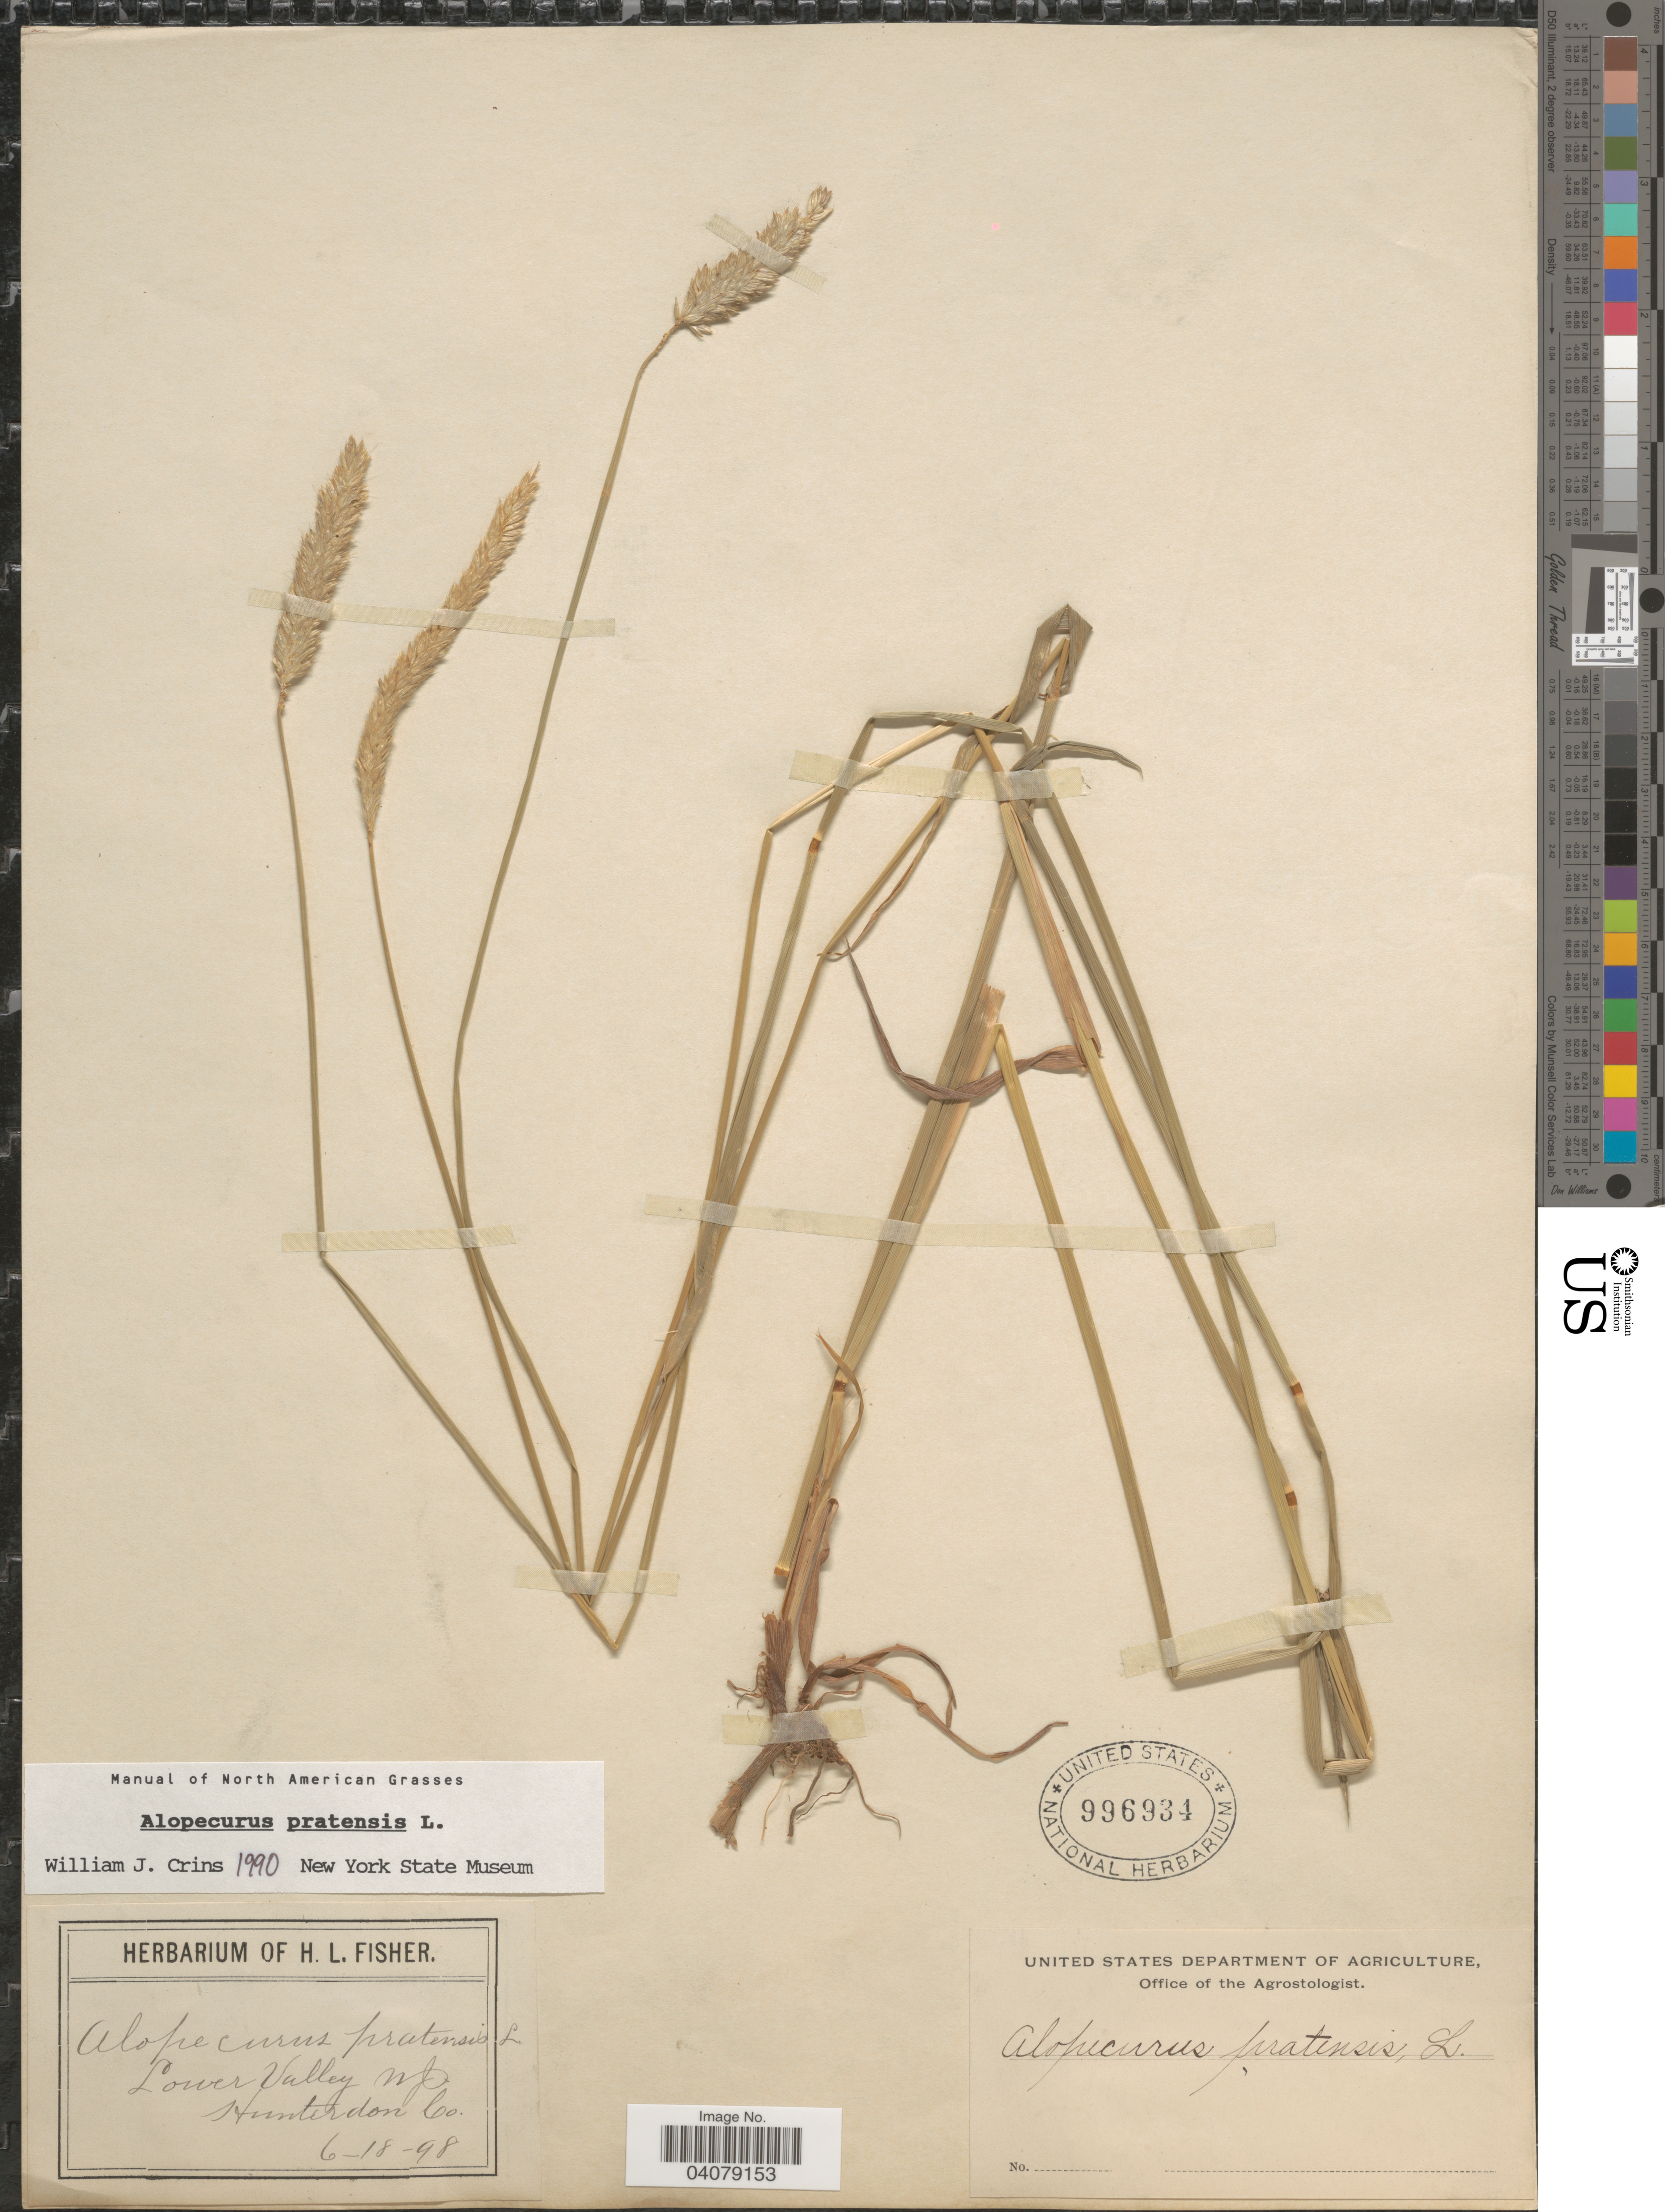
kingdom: Plantae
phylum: Tracheophyta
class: Liliopsida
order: Poales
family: Poaceae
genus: Alopecurus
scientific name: Alopecurus pratensis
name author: L.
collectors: ex herb. of H. L. Fisher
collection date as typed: Transcribed d/m/y: 18/6/98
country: United States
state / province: New Jersey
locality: Lower Valley. Hunterdon Co.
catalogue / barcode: US 996934